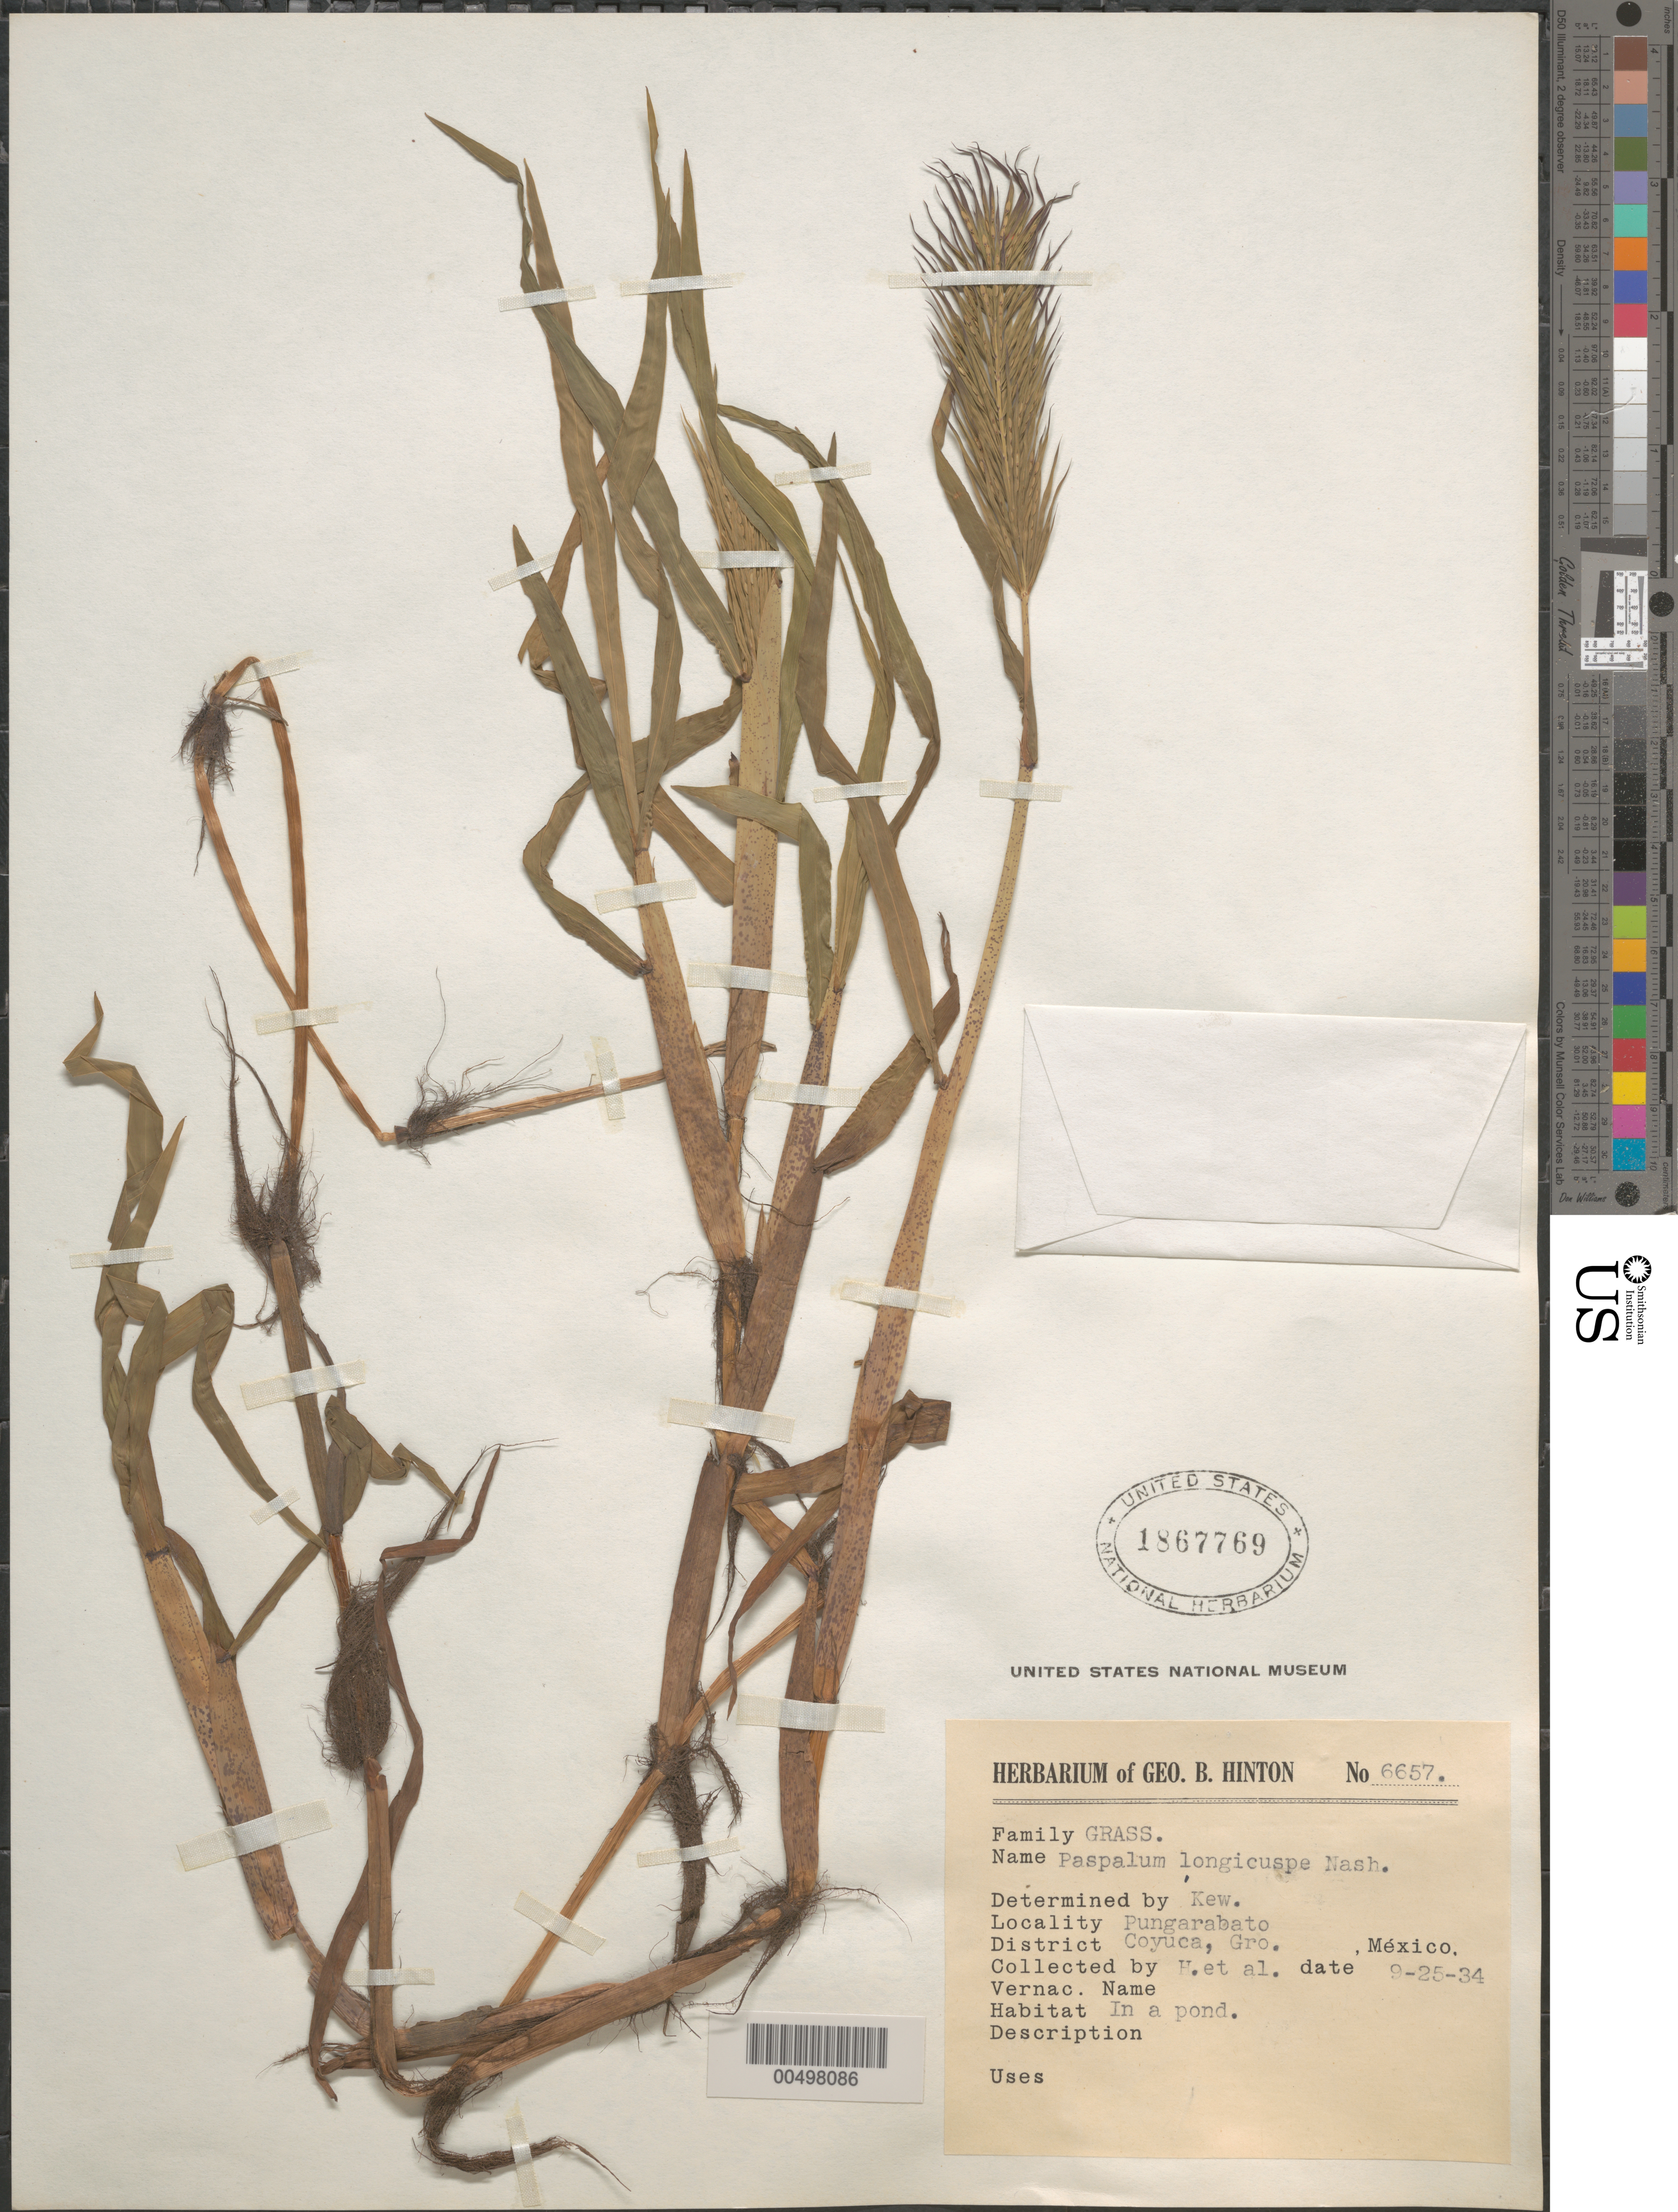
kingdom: Plantae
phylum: Tracheophyta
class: Liliopsida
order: Poales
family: Poaceae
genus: Paspalum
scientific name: Paspalum longicuspe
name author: Nash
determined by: Kew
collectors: G. B. Hinton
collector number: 6657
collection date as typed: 25 Sep 1934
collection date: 1934-09-25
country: Mexico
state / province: Guerrero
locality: Pungarabato, Coyuca Dist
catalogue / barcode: US 1867769